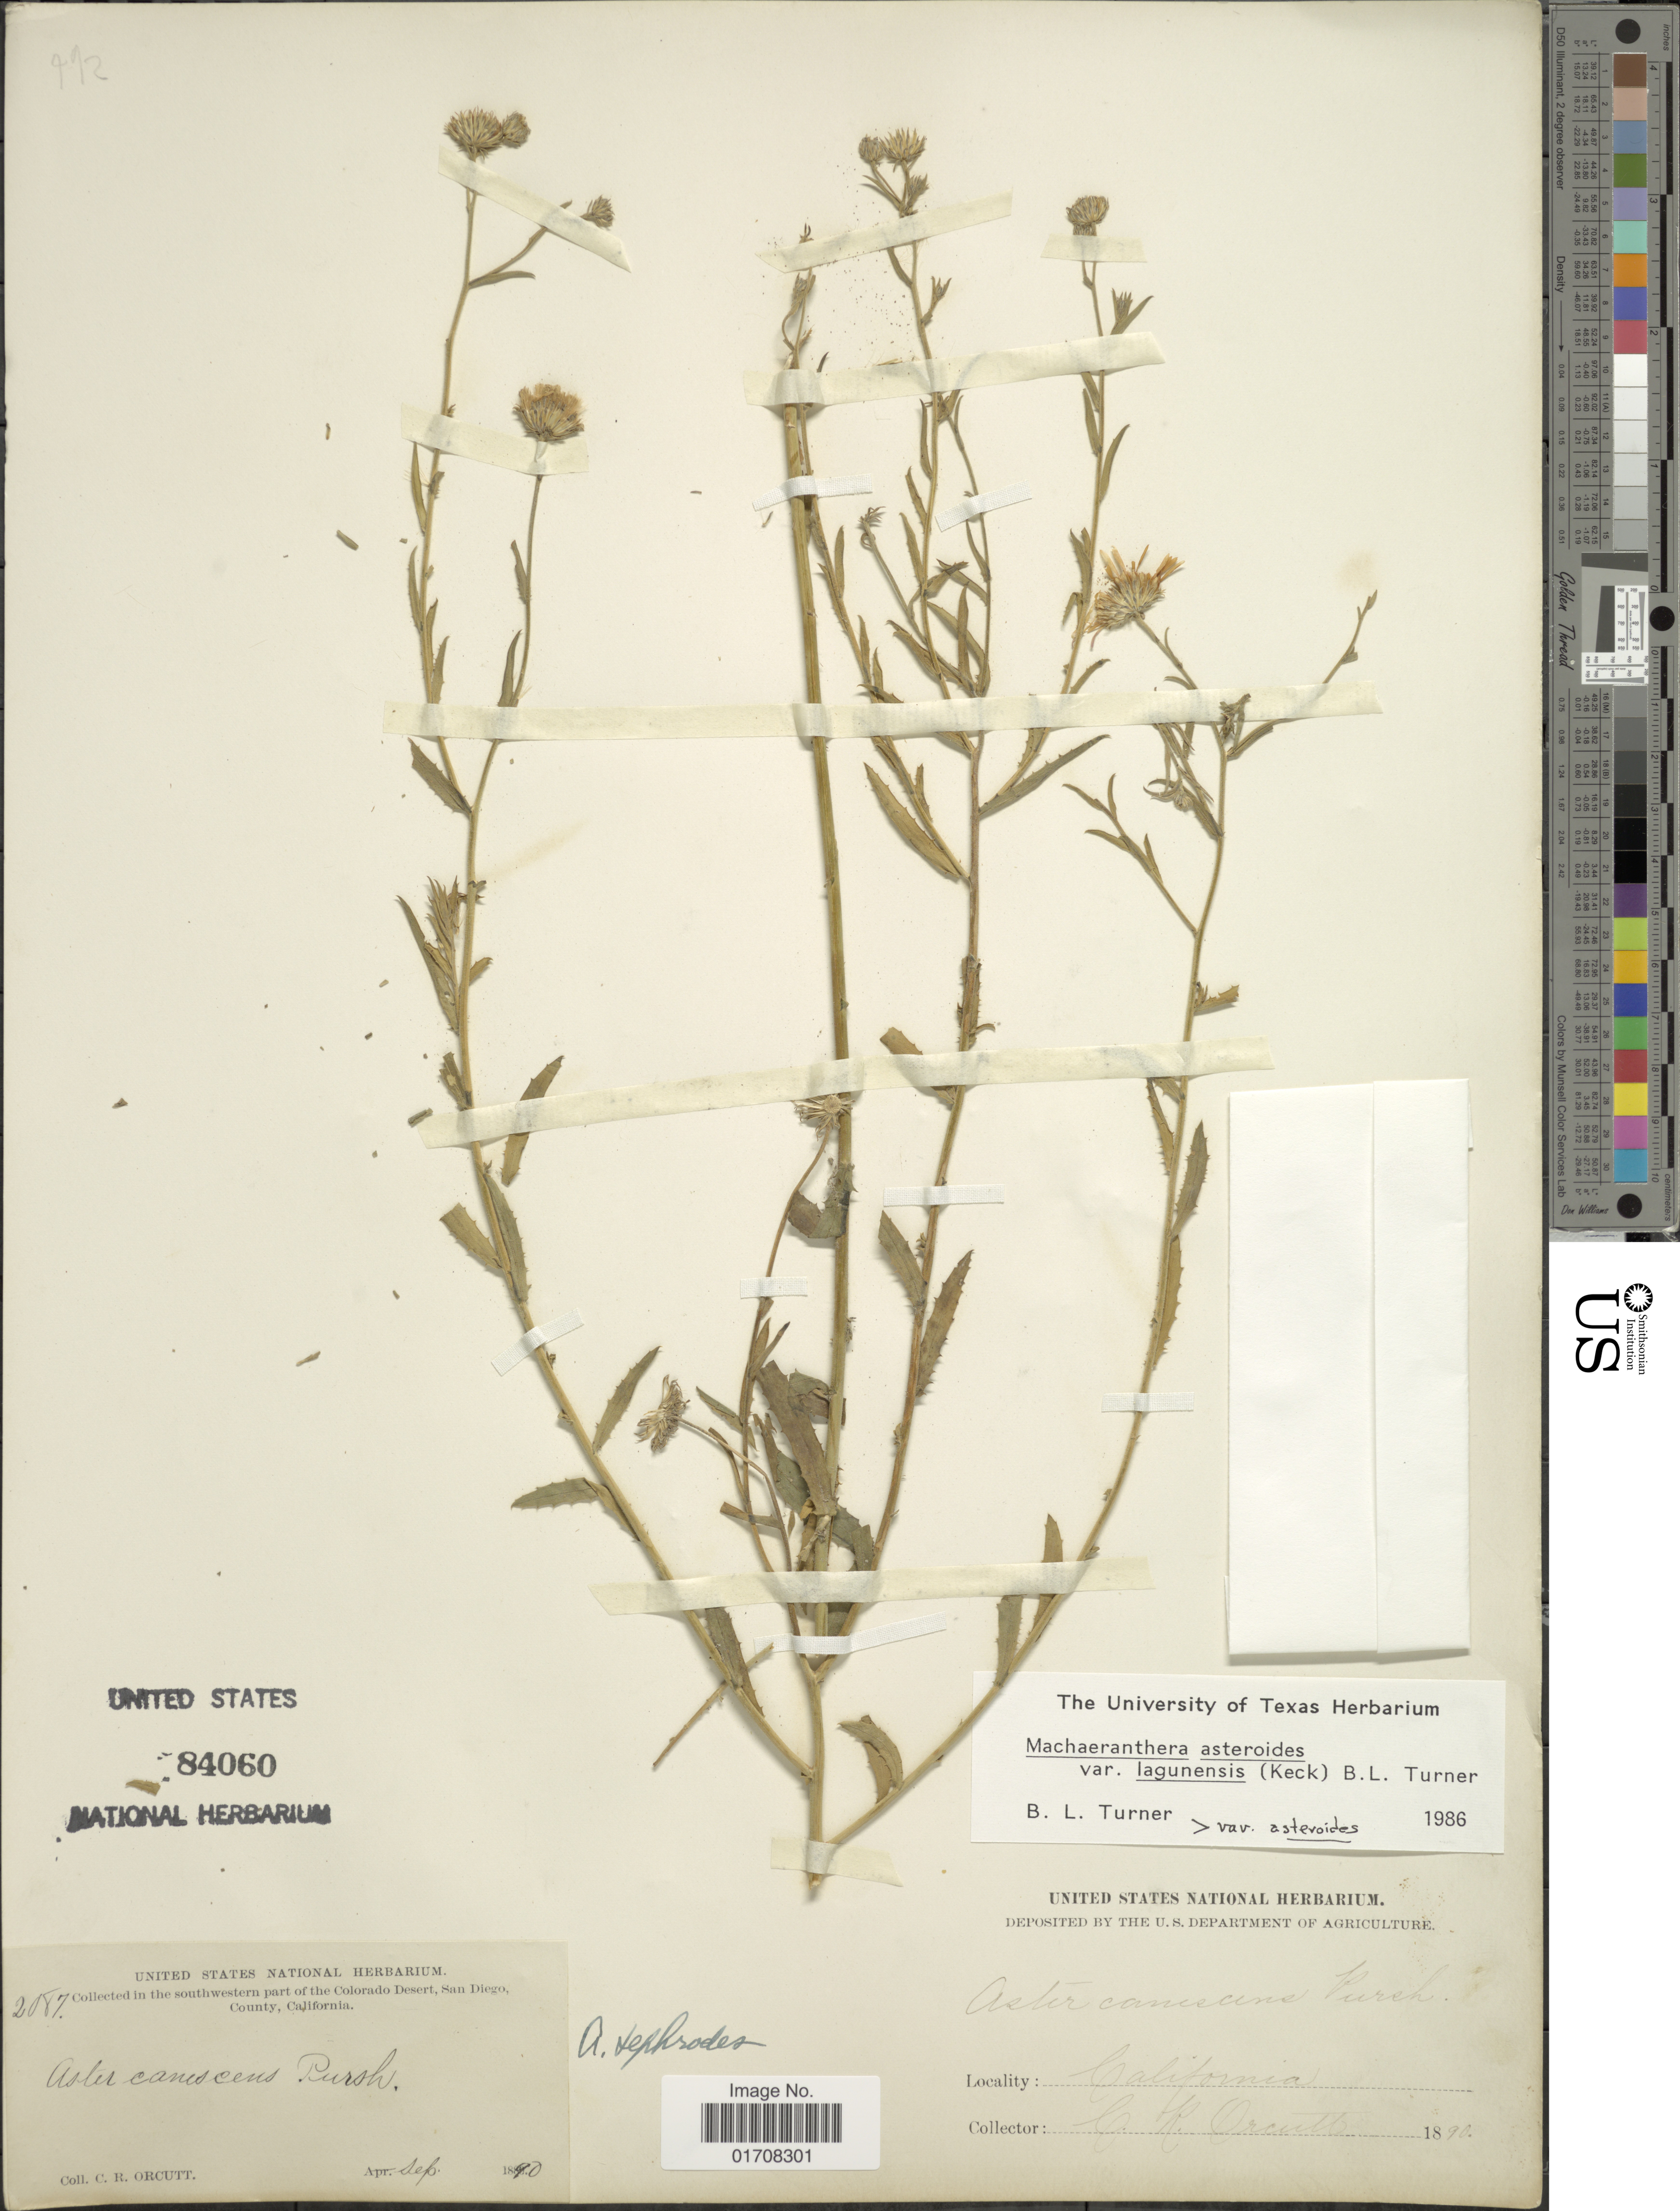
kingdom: Plantae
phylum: Tracheophyta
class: Magnoliopsida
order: Asterales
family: Asteraceae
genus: Machaeranthera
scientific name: Machaeranthera asteroides var. lagunensis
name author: (D.D. Keck) B.L. Turner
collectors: C. R. Orcutt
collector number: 2087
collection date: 1890-09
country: United States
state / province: California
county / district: San Diego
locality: Southwestern part of the Colorado Desert, San Diego County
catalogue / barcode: US 84060